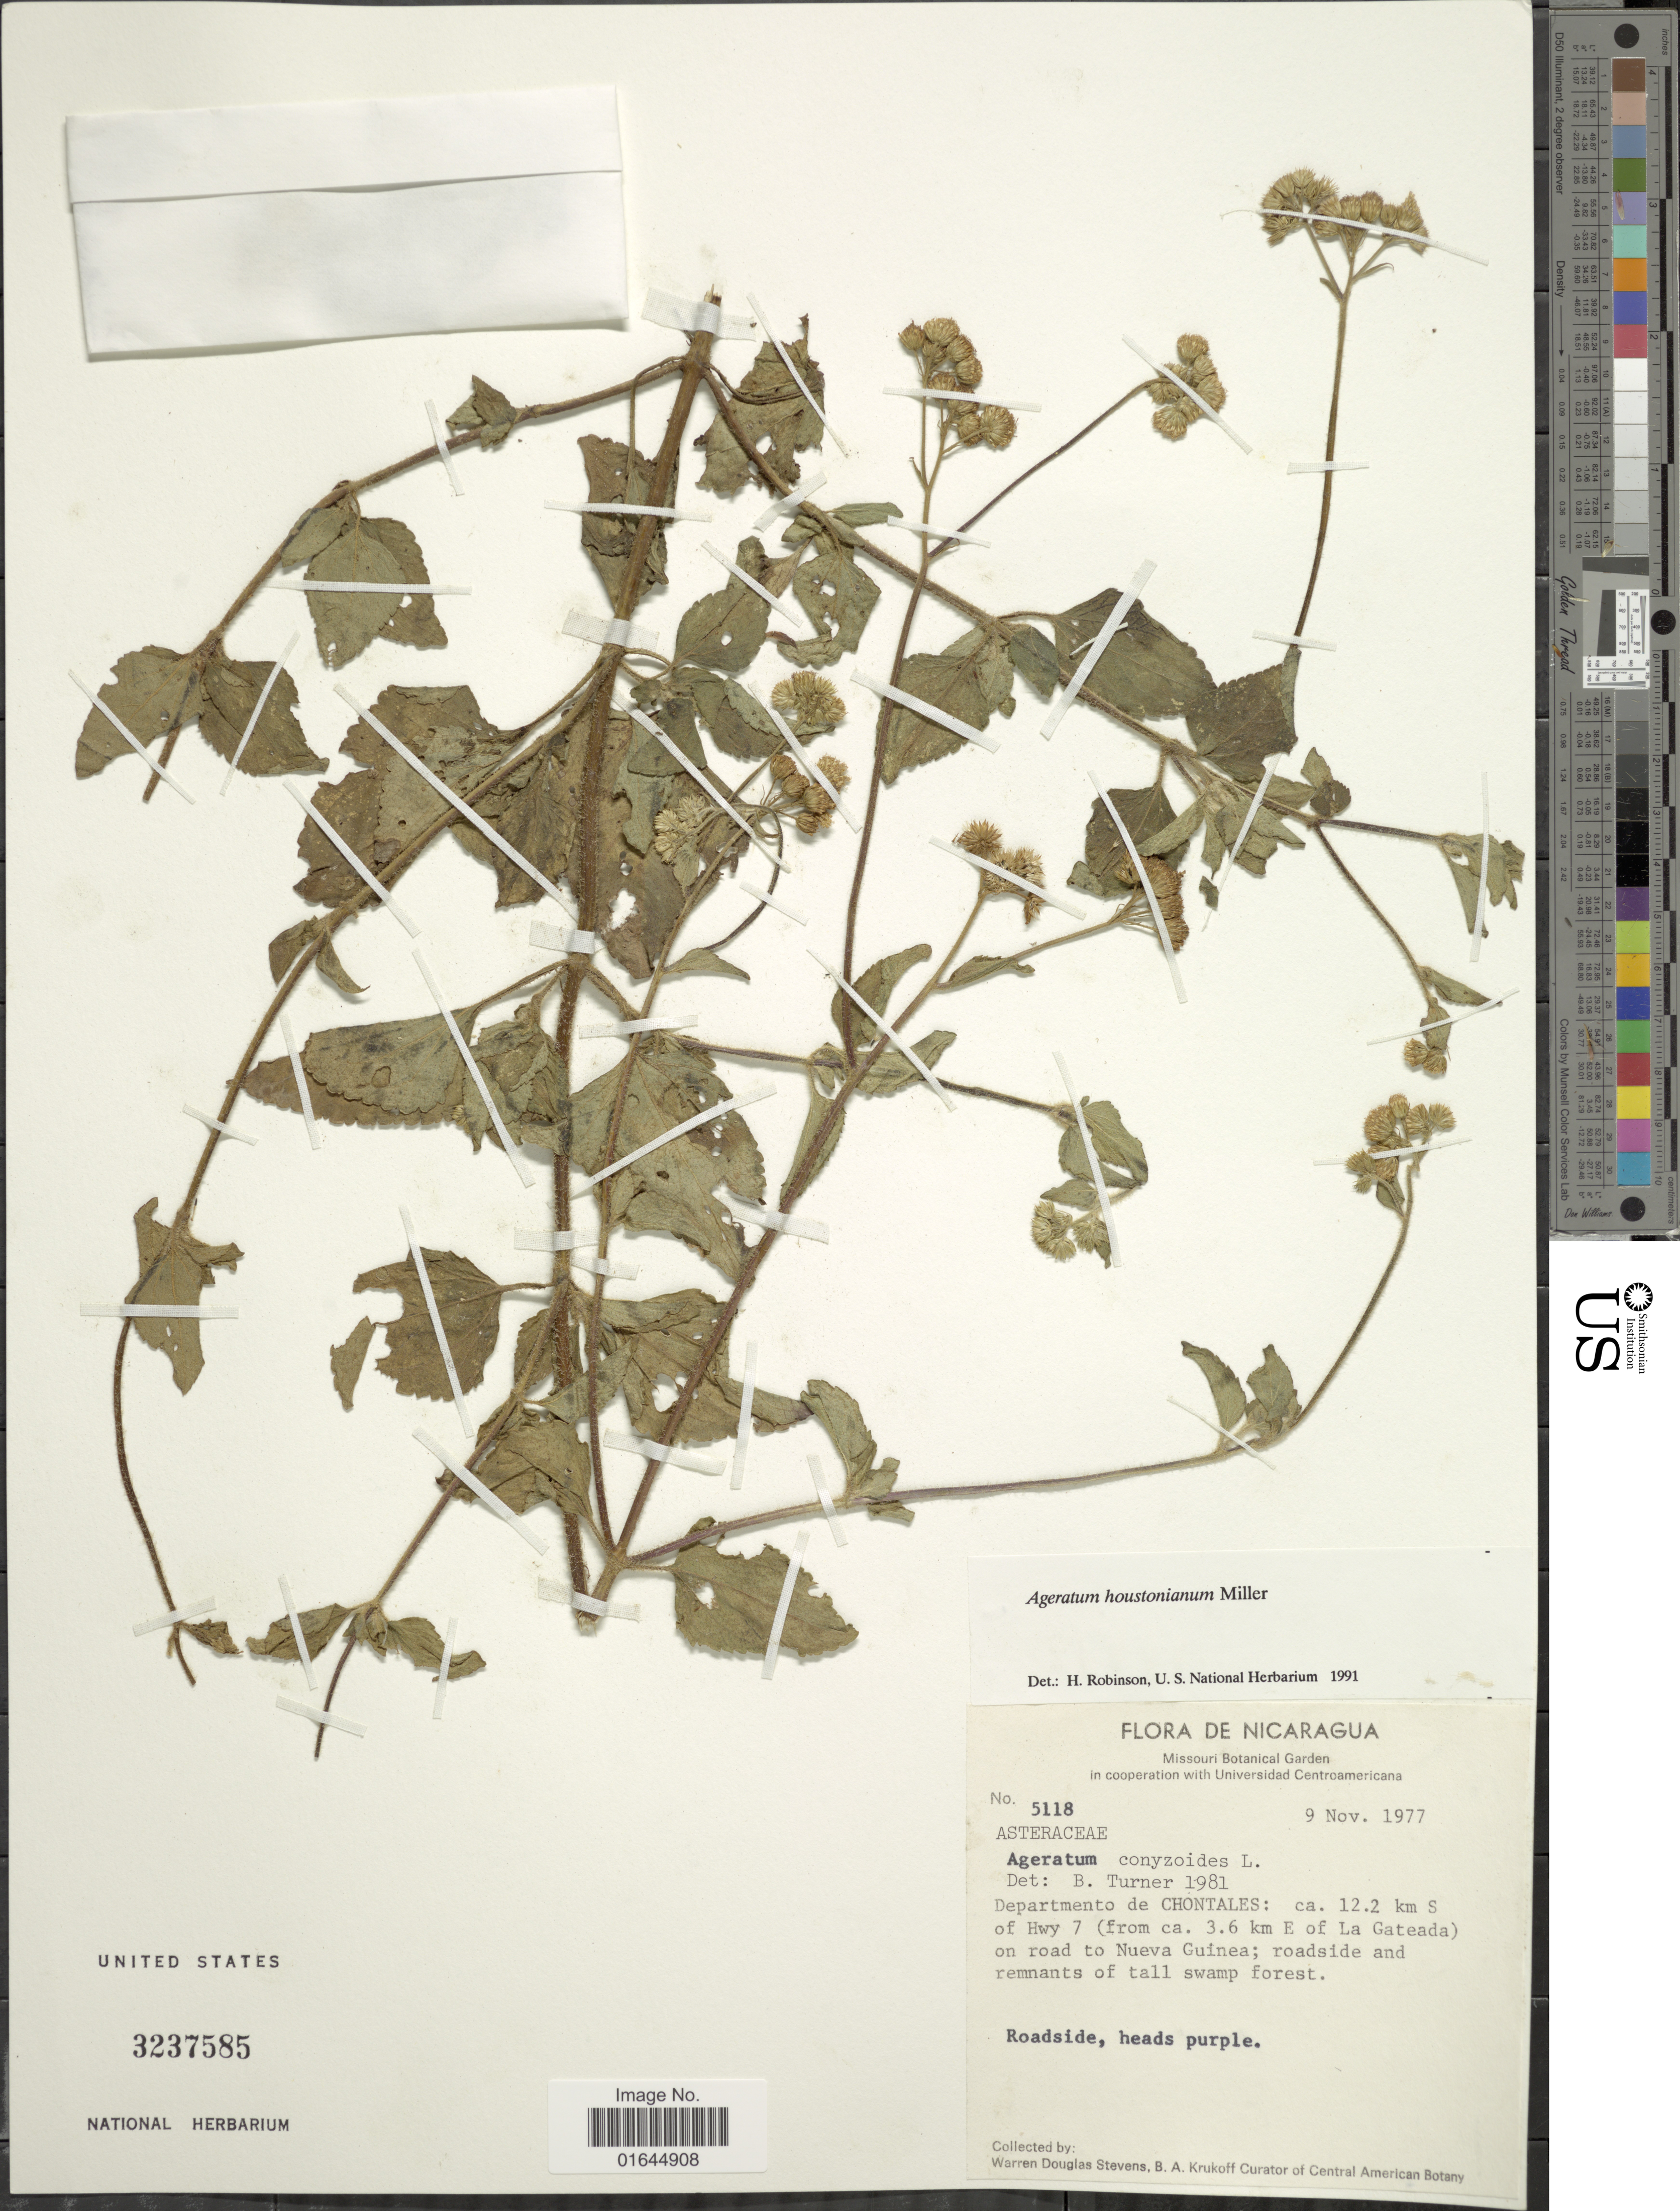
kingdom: Plantae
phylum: Tracheophyta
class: Magnoliopsida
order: Asterales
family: Asteraceae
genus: Ageratum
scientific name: Ageratum houstonianum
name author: Mill.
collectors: W. D. Stevens & B. A. Krukoff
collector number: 5118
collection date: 1977-11-09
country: Nicaragua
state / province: Chontales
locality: Departamento de Chontales: ca. 12.2 km S. of Hwy 7 (from ca. 3.6 km E of La Gateda) on road to Nueva Guinea.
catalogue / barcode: US 3237585